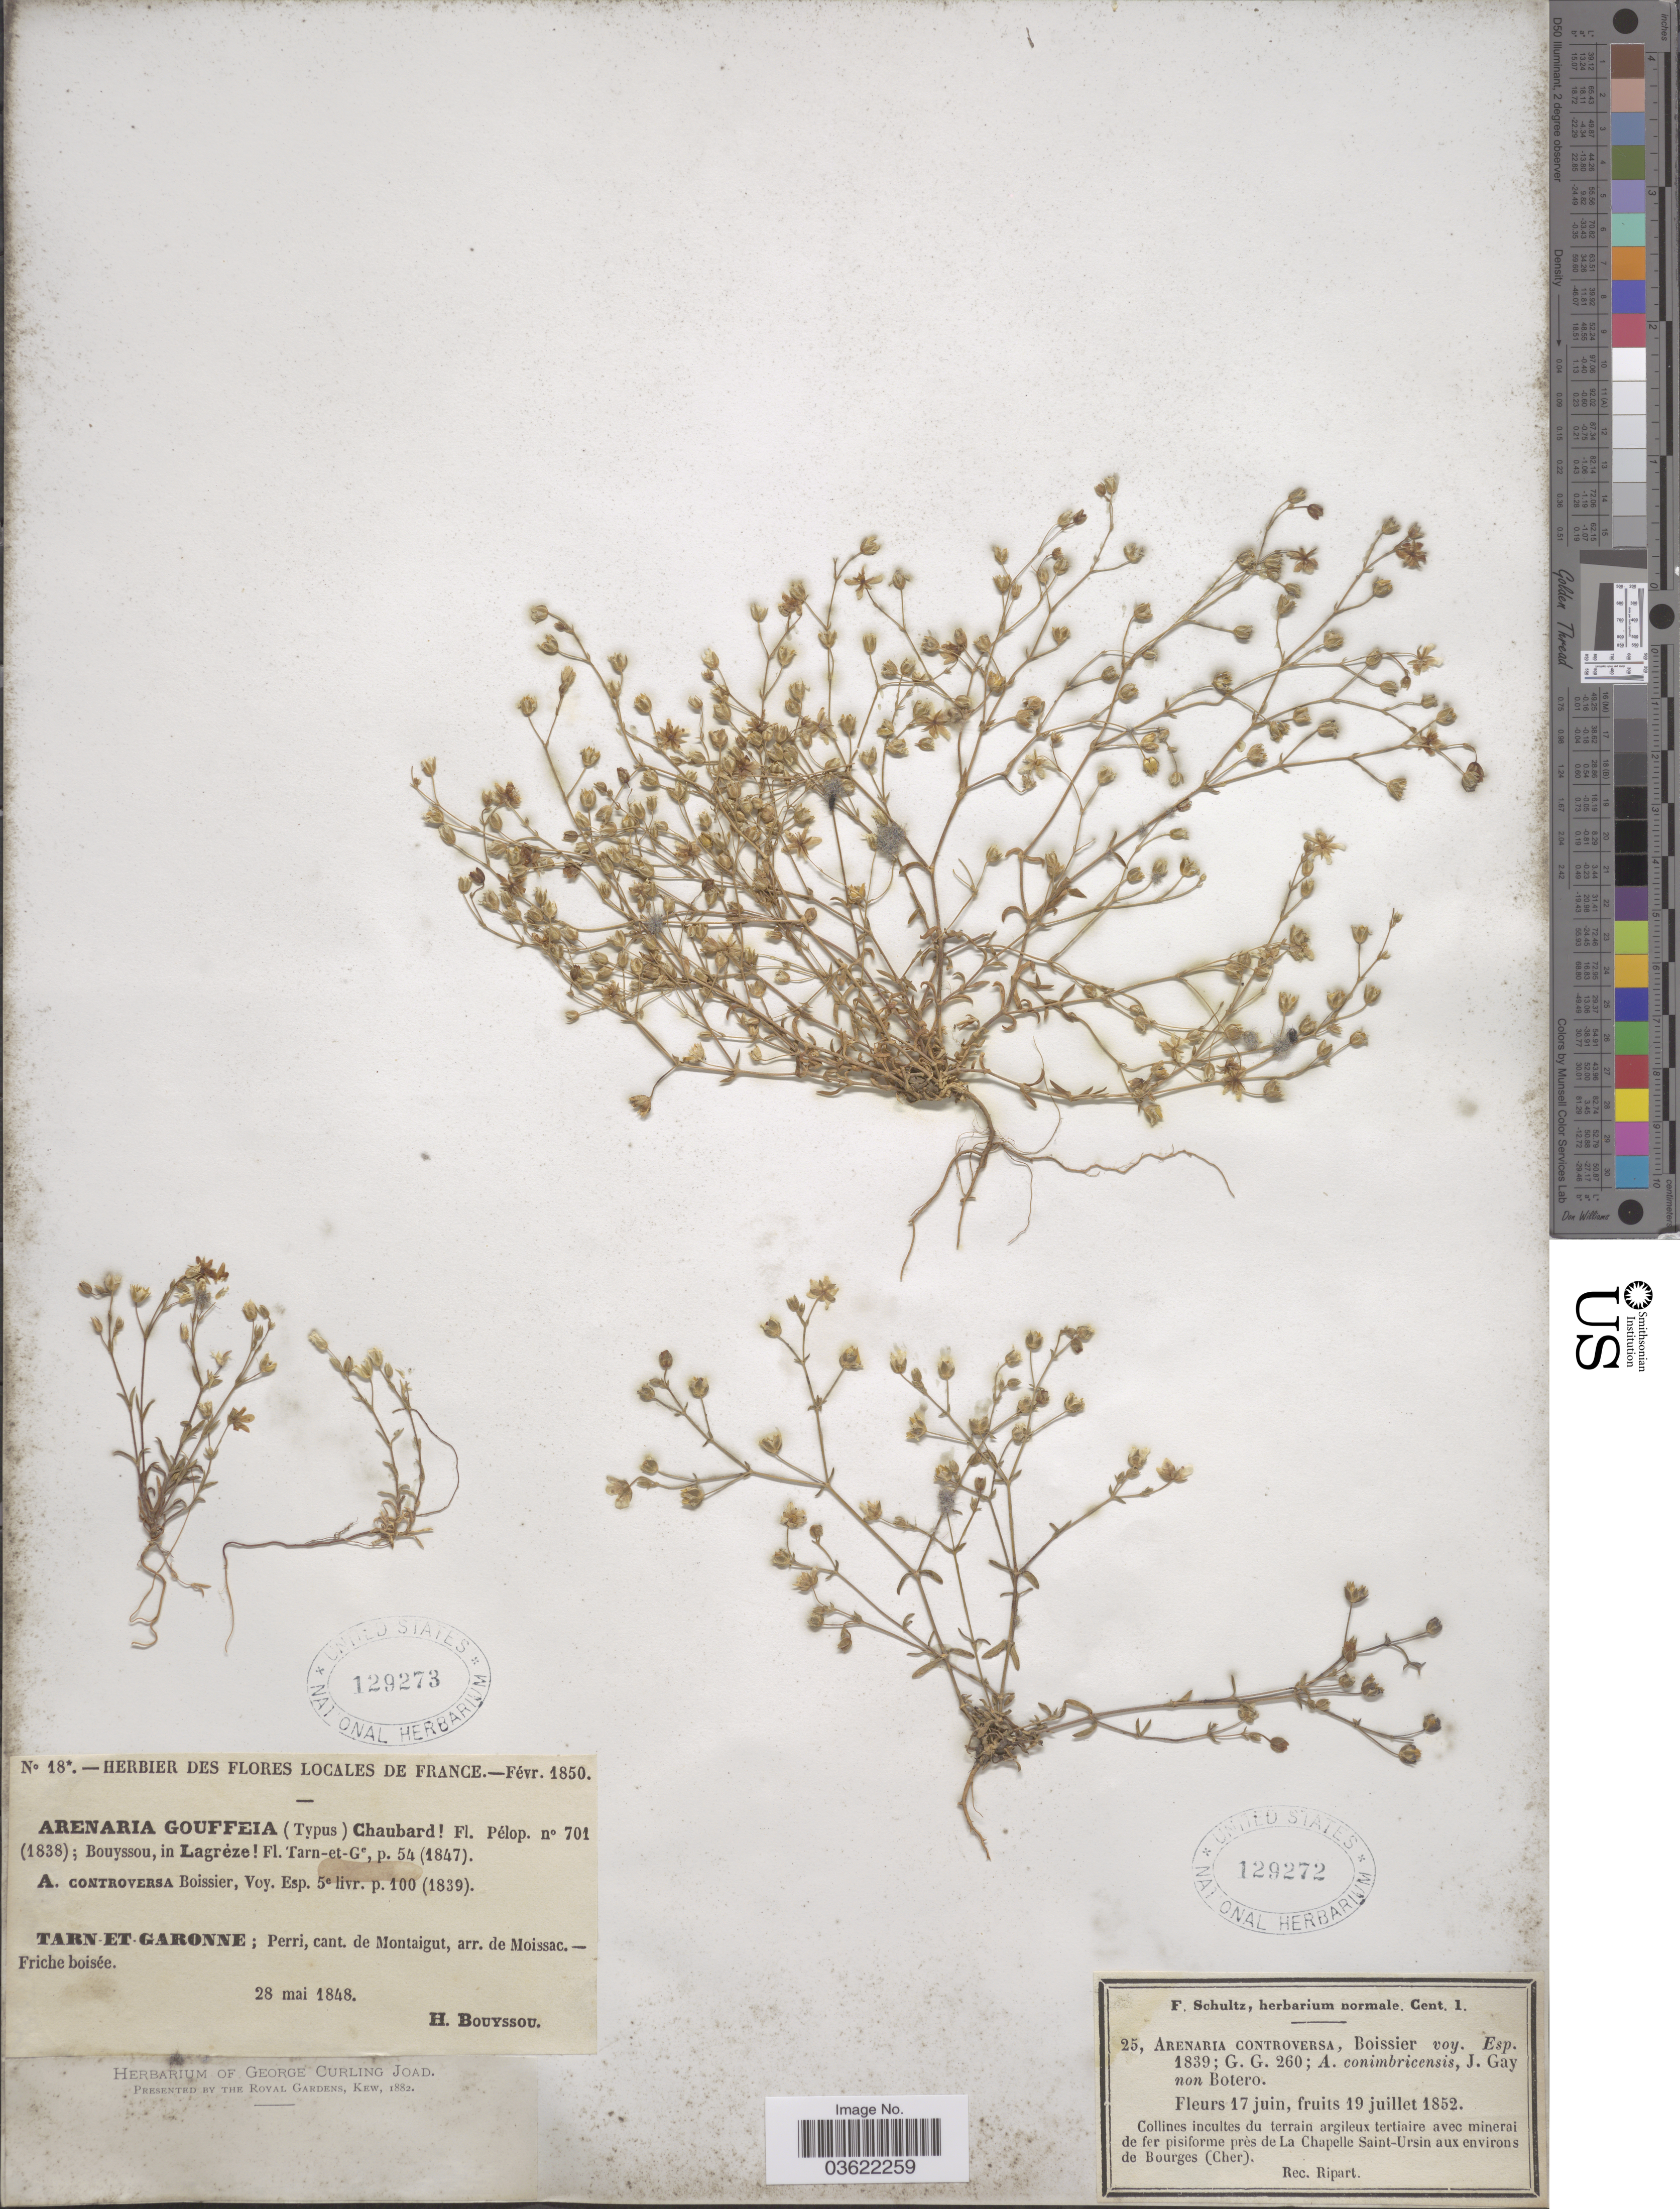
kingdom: Plantae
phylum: Tracheophyta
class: Magnoliopsida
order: Caryophyllales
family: Caryophyllaceae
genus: Arenaria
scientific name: Arenaria gouffeia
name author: Puel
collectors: H. Bouyssou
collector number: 18*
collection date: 1848-05-28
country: France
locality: Tarn-et-Garonne; Perri, cant. de Montaigut, arr. de Moissac.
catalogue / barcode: US 129273-2